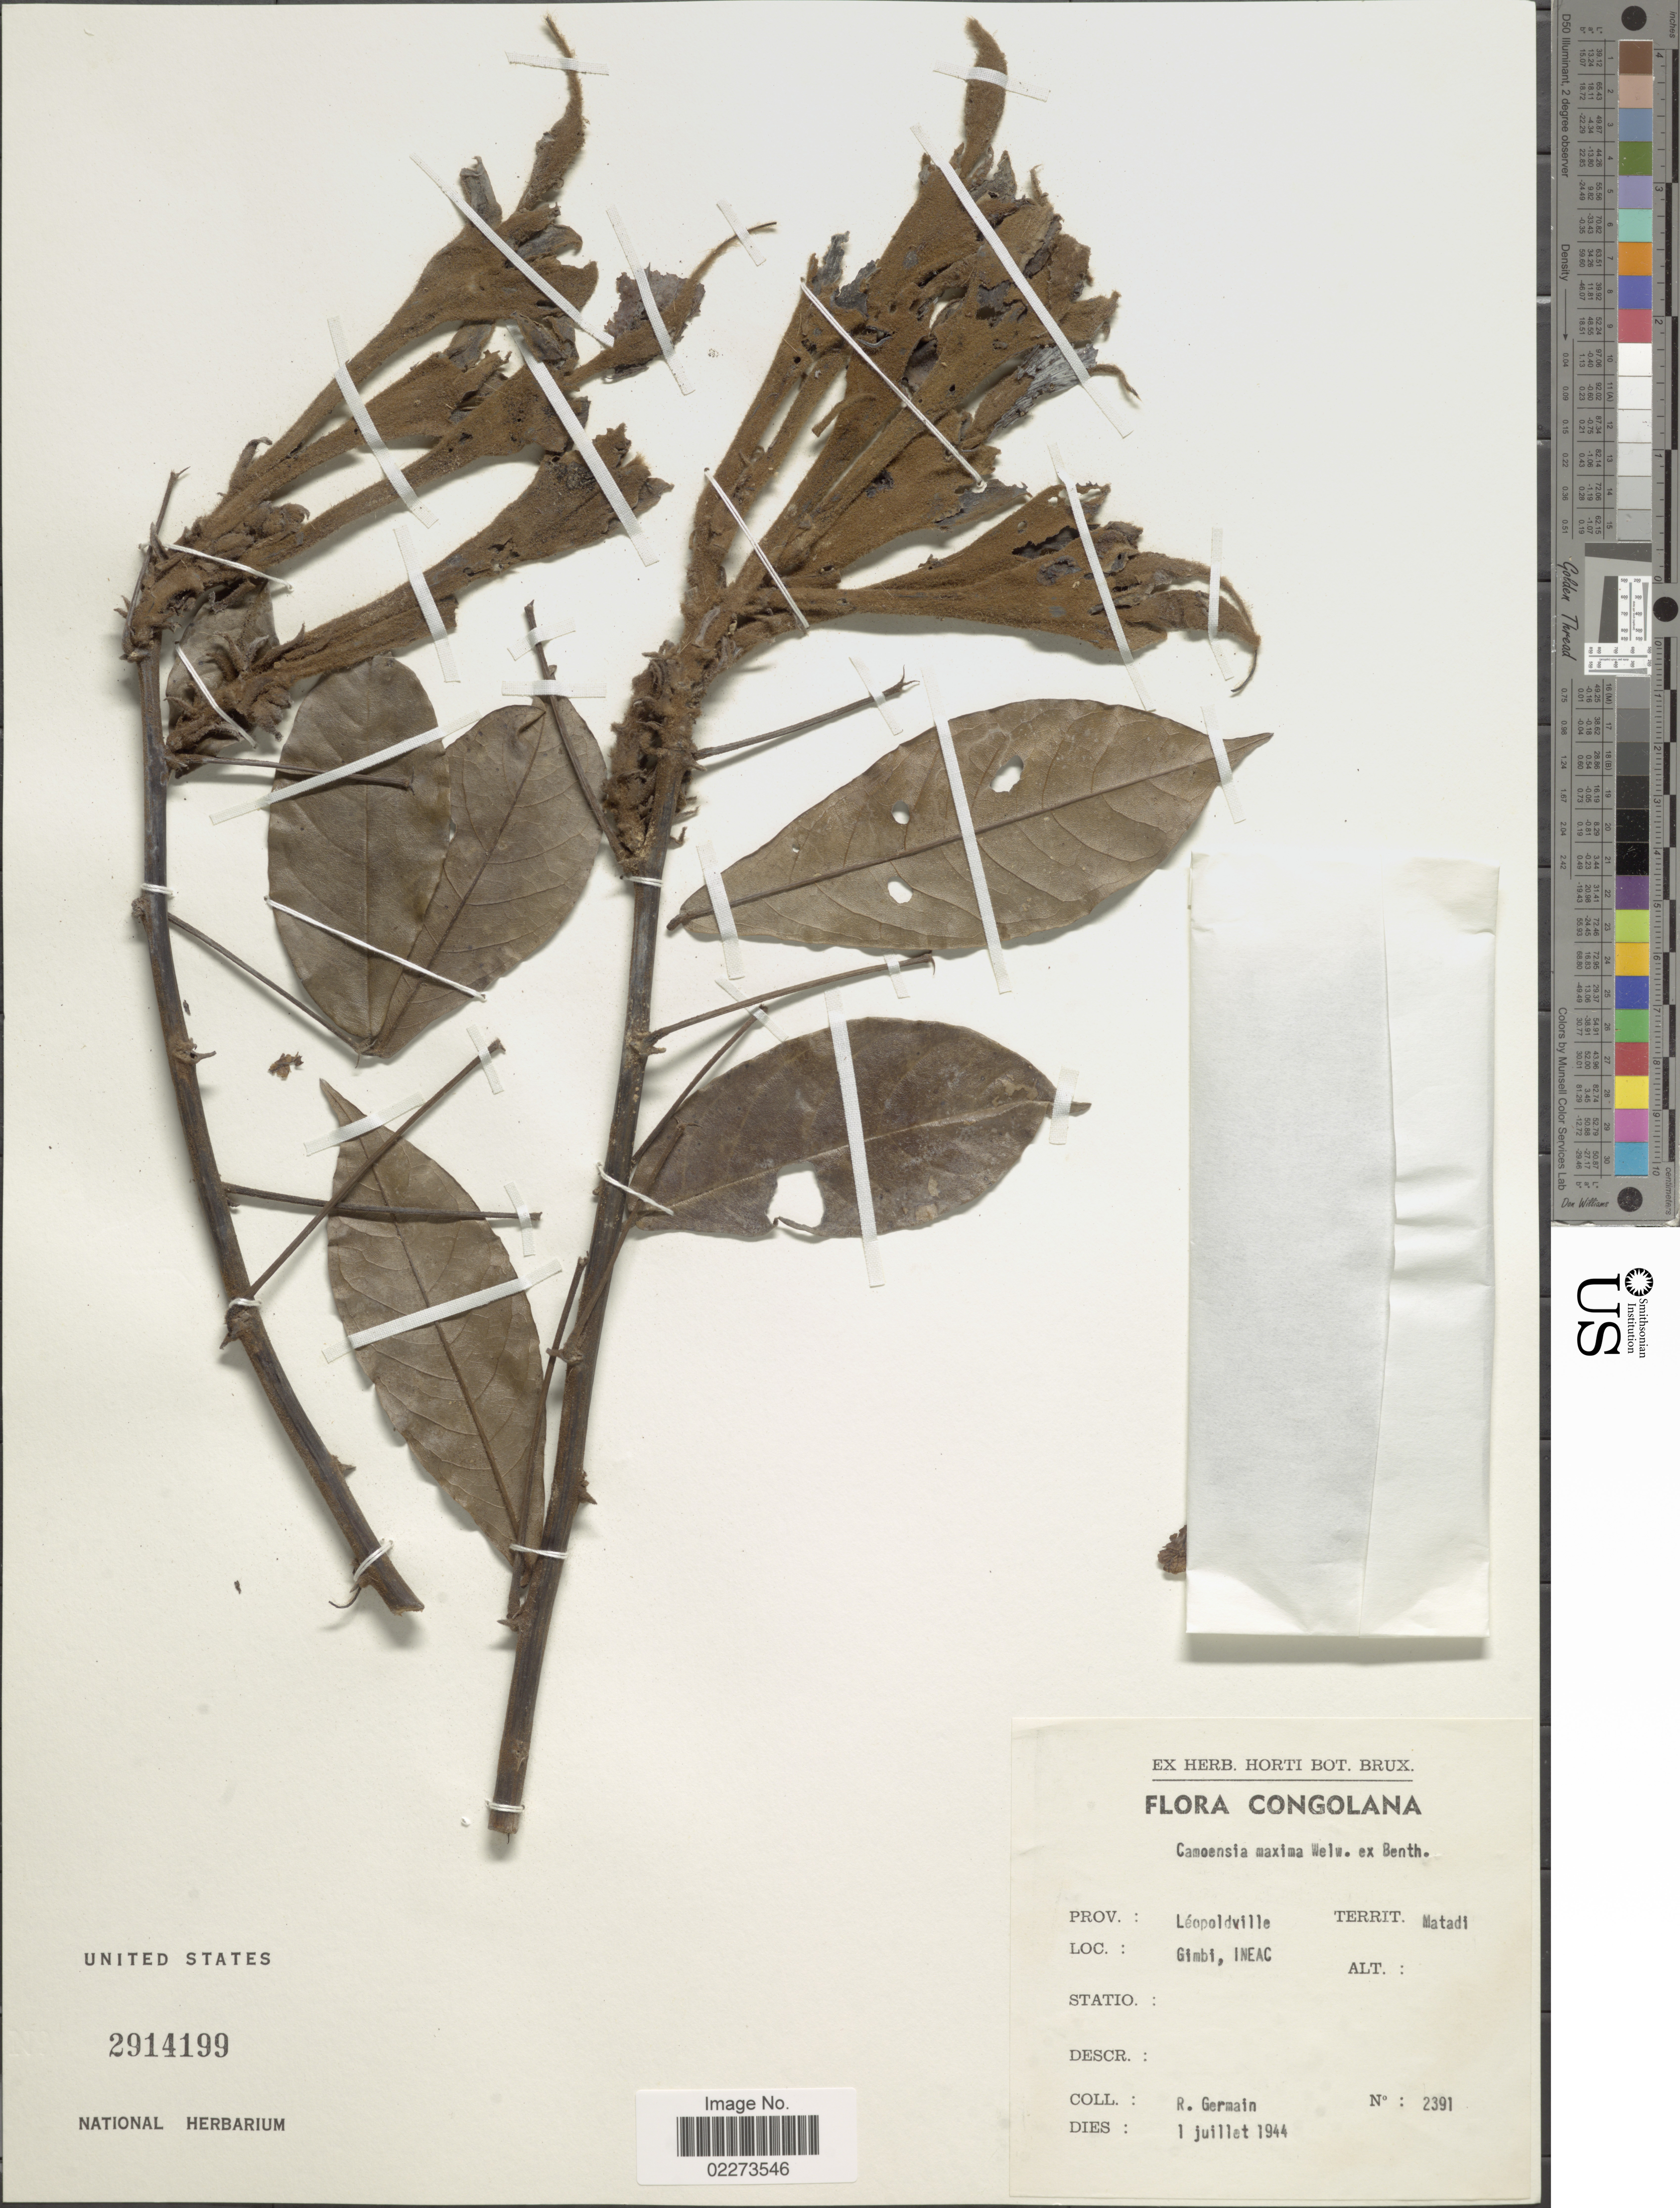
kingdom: Plantae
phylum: Tracheophyta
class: Magnoliopsida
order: Fabales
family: Fabaceae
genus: Camoensia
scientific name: Camoensia maxima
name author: Welw. ex Benth.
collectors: R. Germain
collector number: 2391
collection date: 1944-07-01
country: Congo, Democratic Republic of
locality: Congolana, Prov. Leopoldville, Territ. Matadi, Gimbi, Ineac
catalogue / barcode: US 2914199